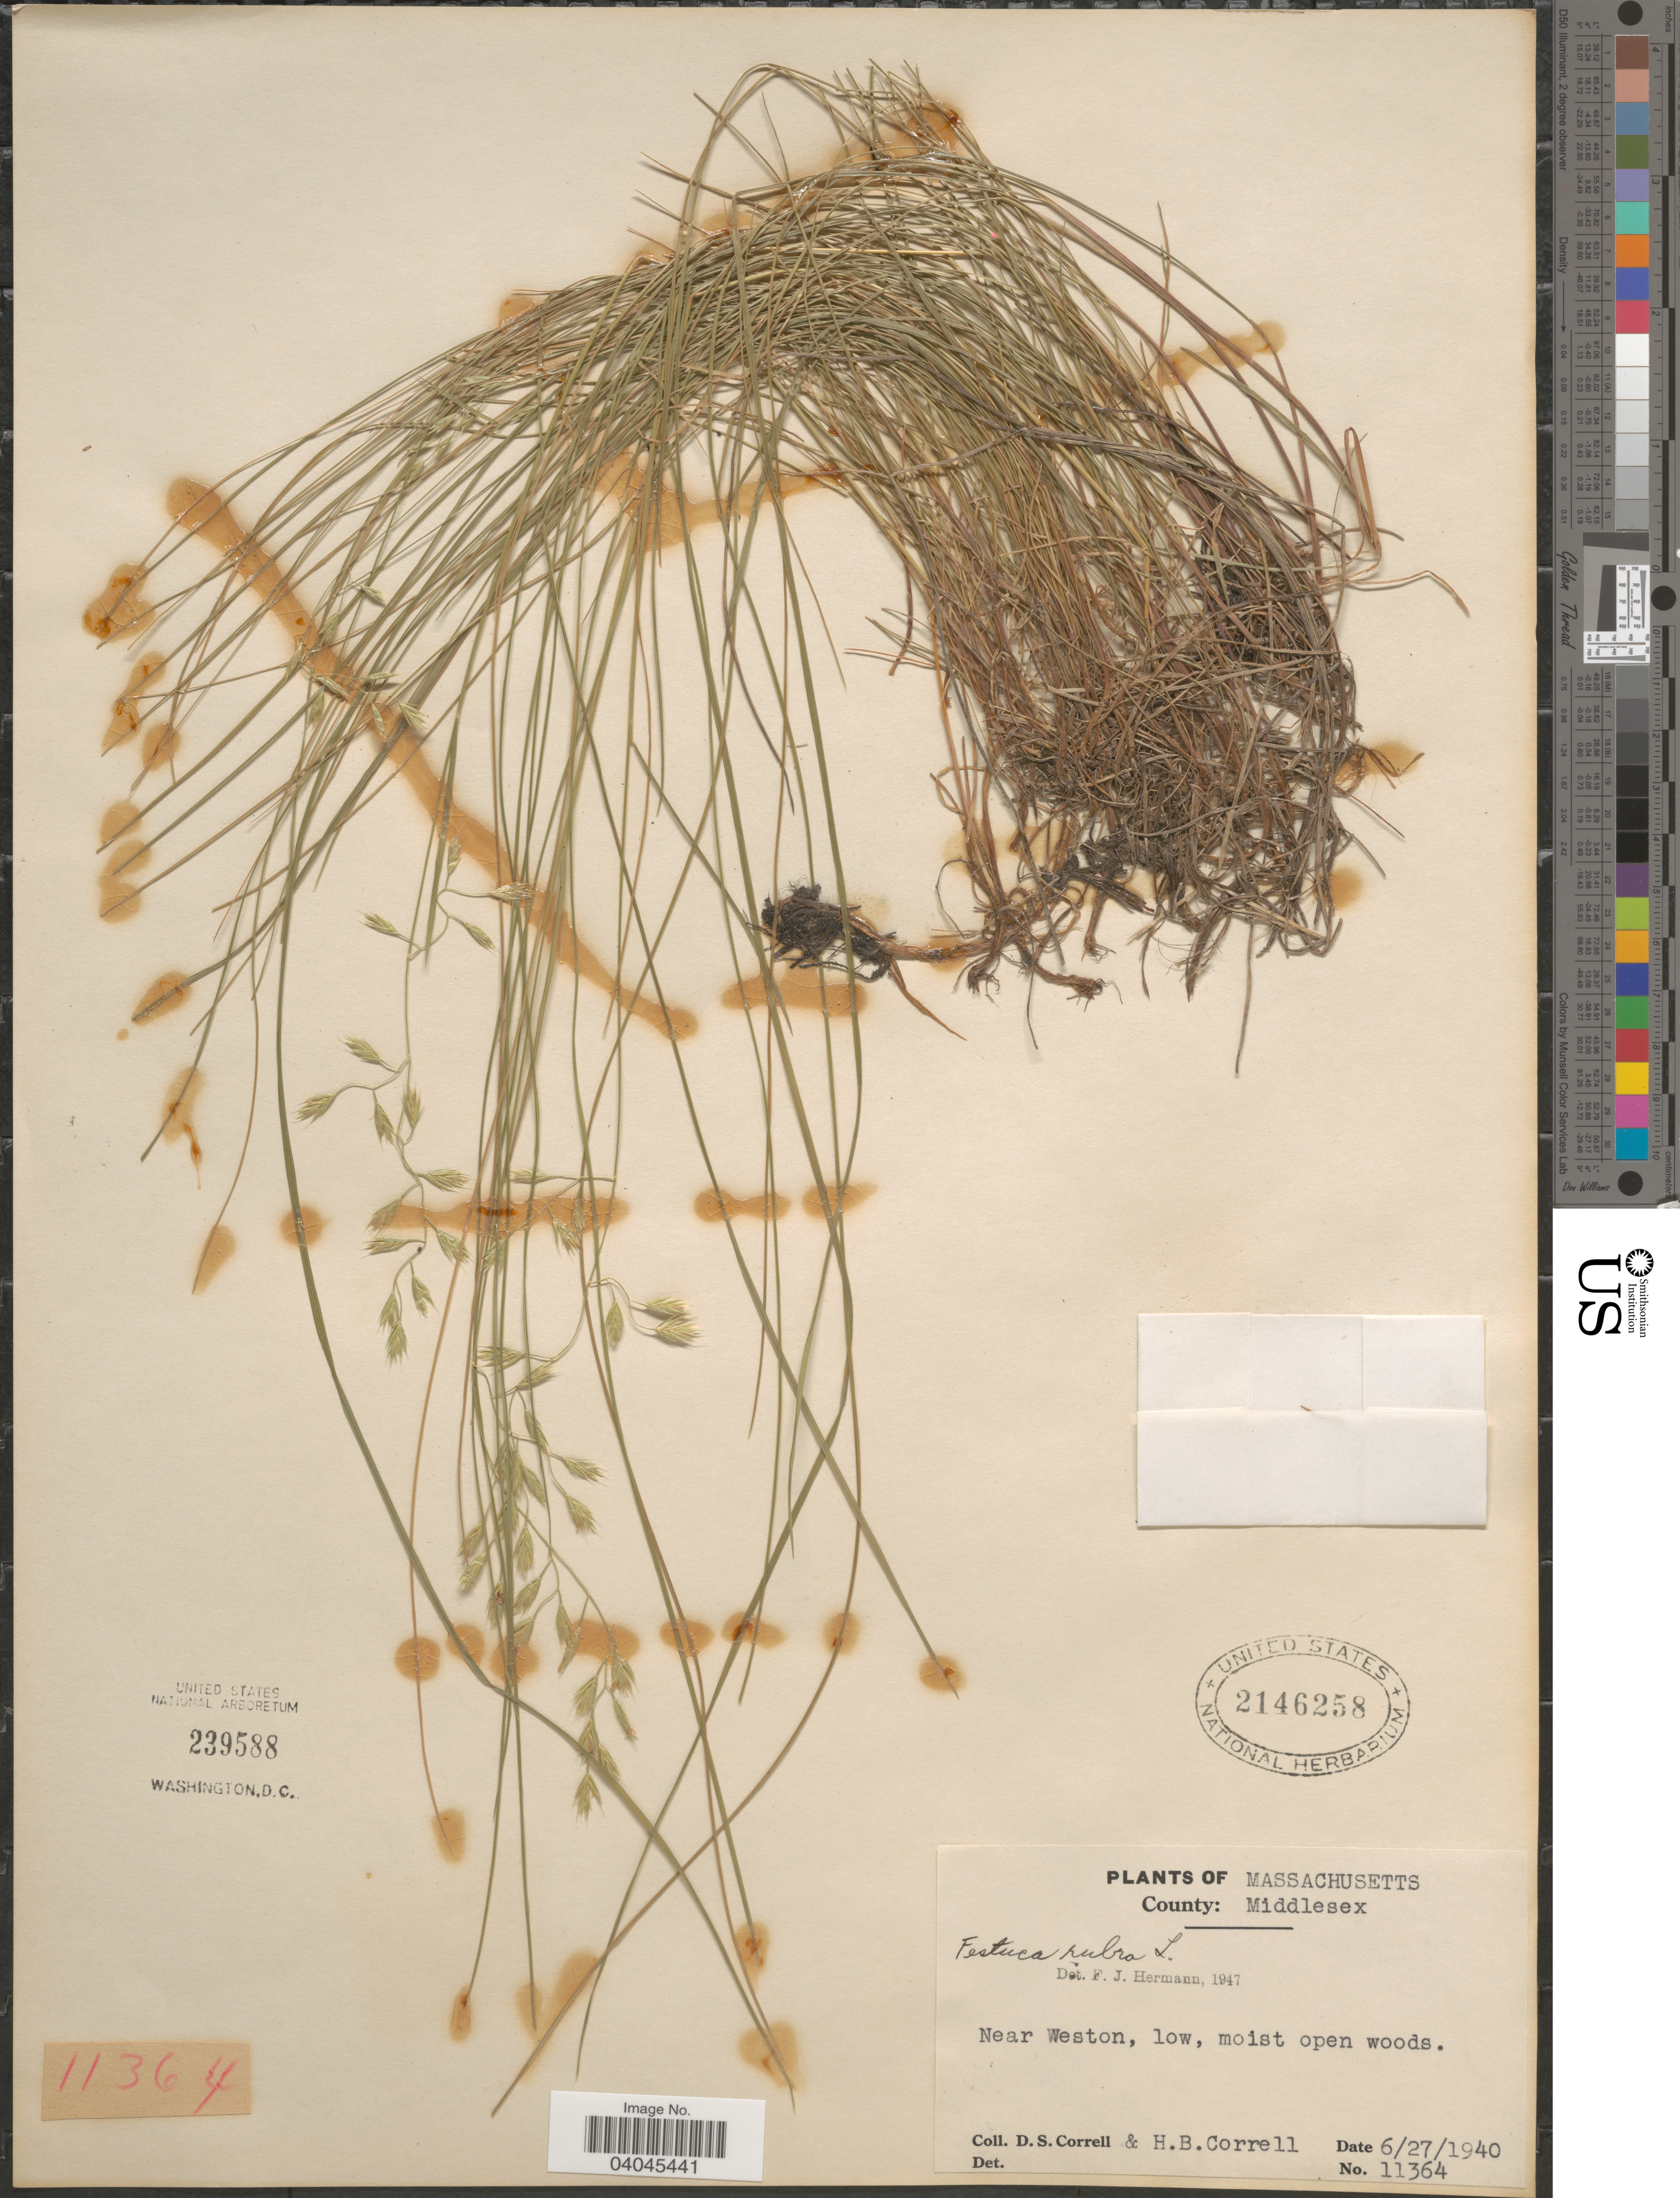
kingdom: Plantae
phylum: Tracheophyta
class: Liliopsida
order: Poales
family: Poaceae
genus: Festuca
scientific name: Festuca rubra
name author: L.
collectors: D. S. Correll & H. Correll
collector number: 11364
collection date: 1940-06-27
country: United States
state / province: Massachusetts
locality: County: Middlesex. Near Weston, low, moist open woods.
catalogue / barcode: US 2146258